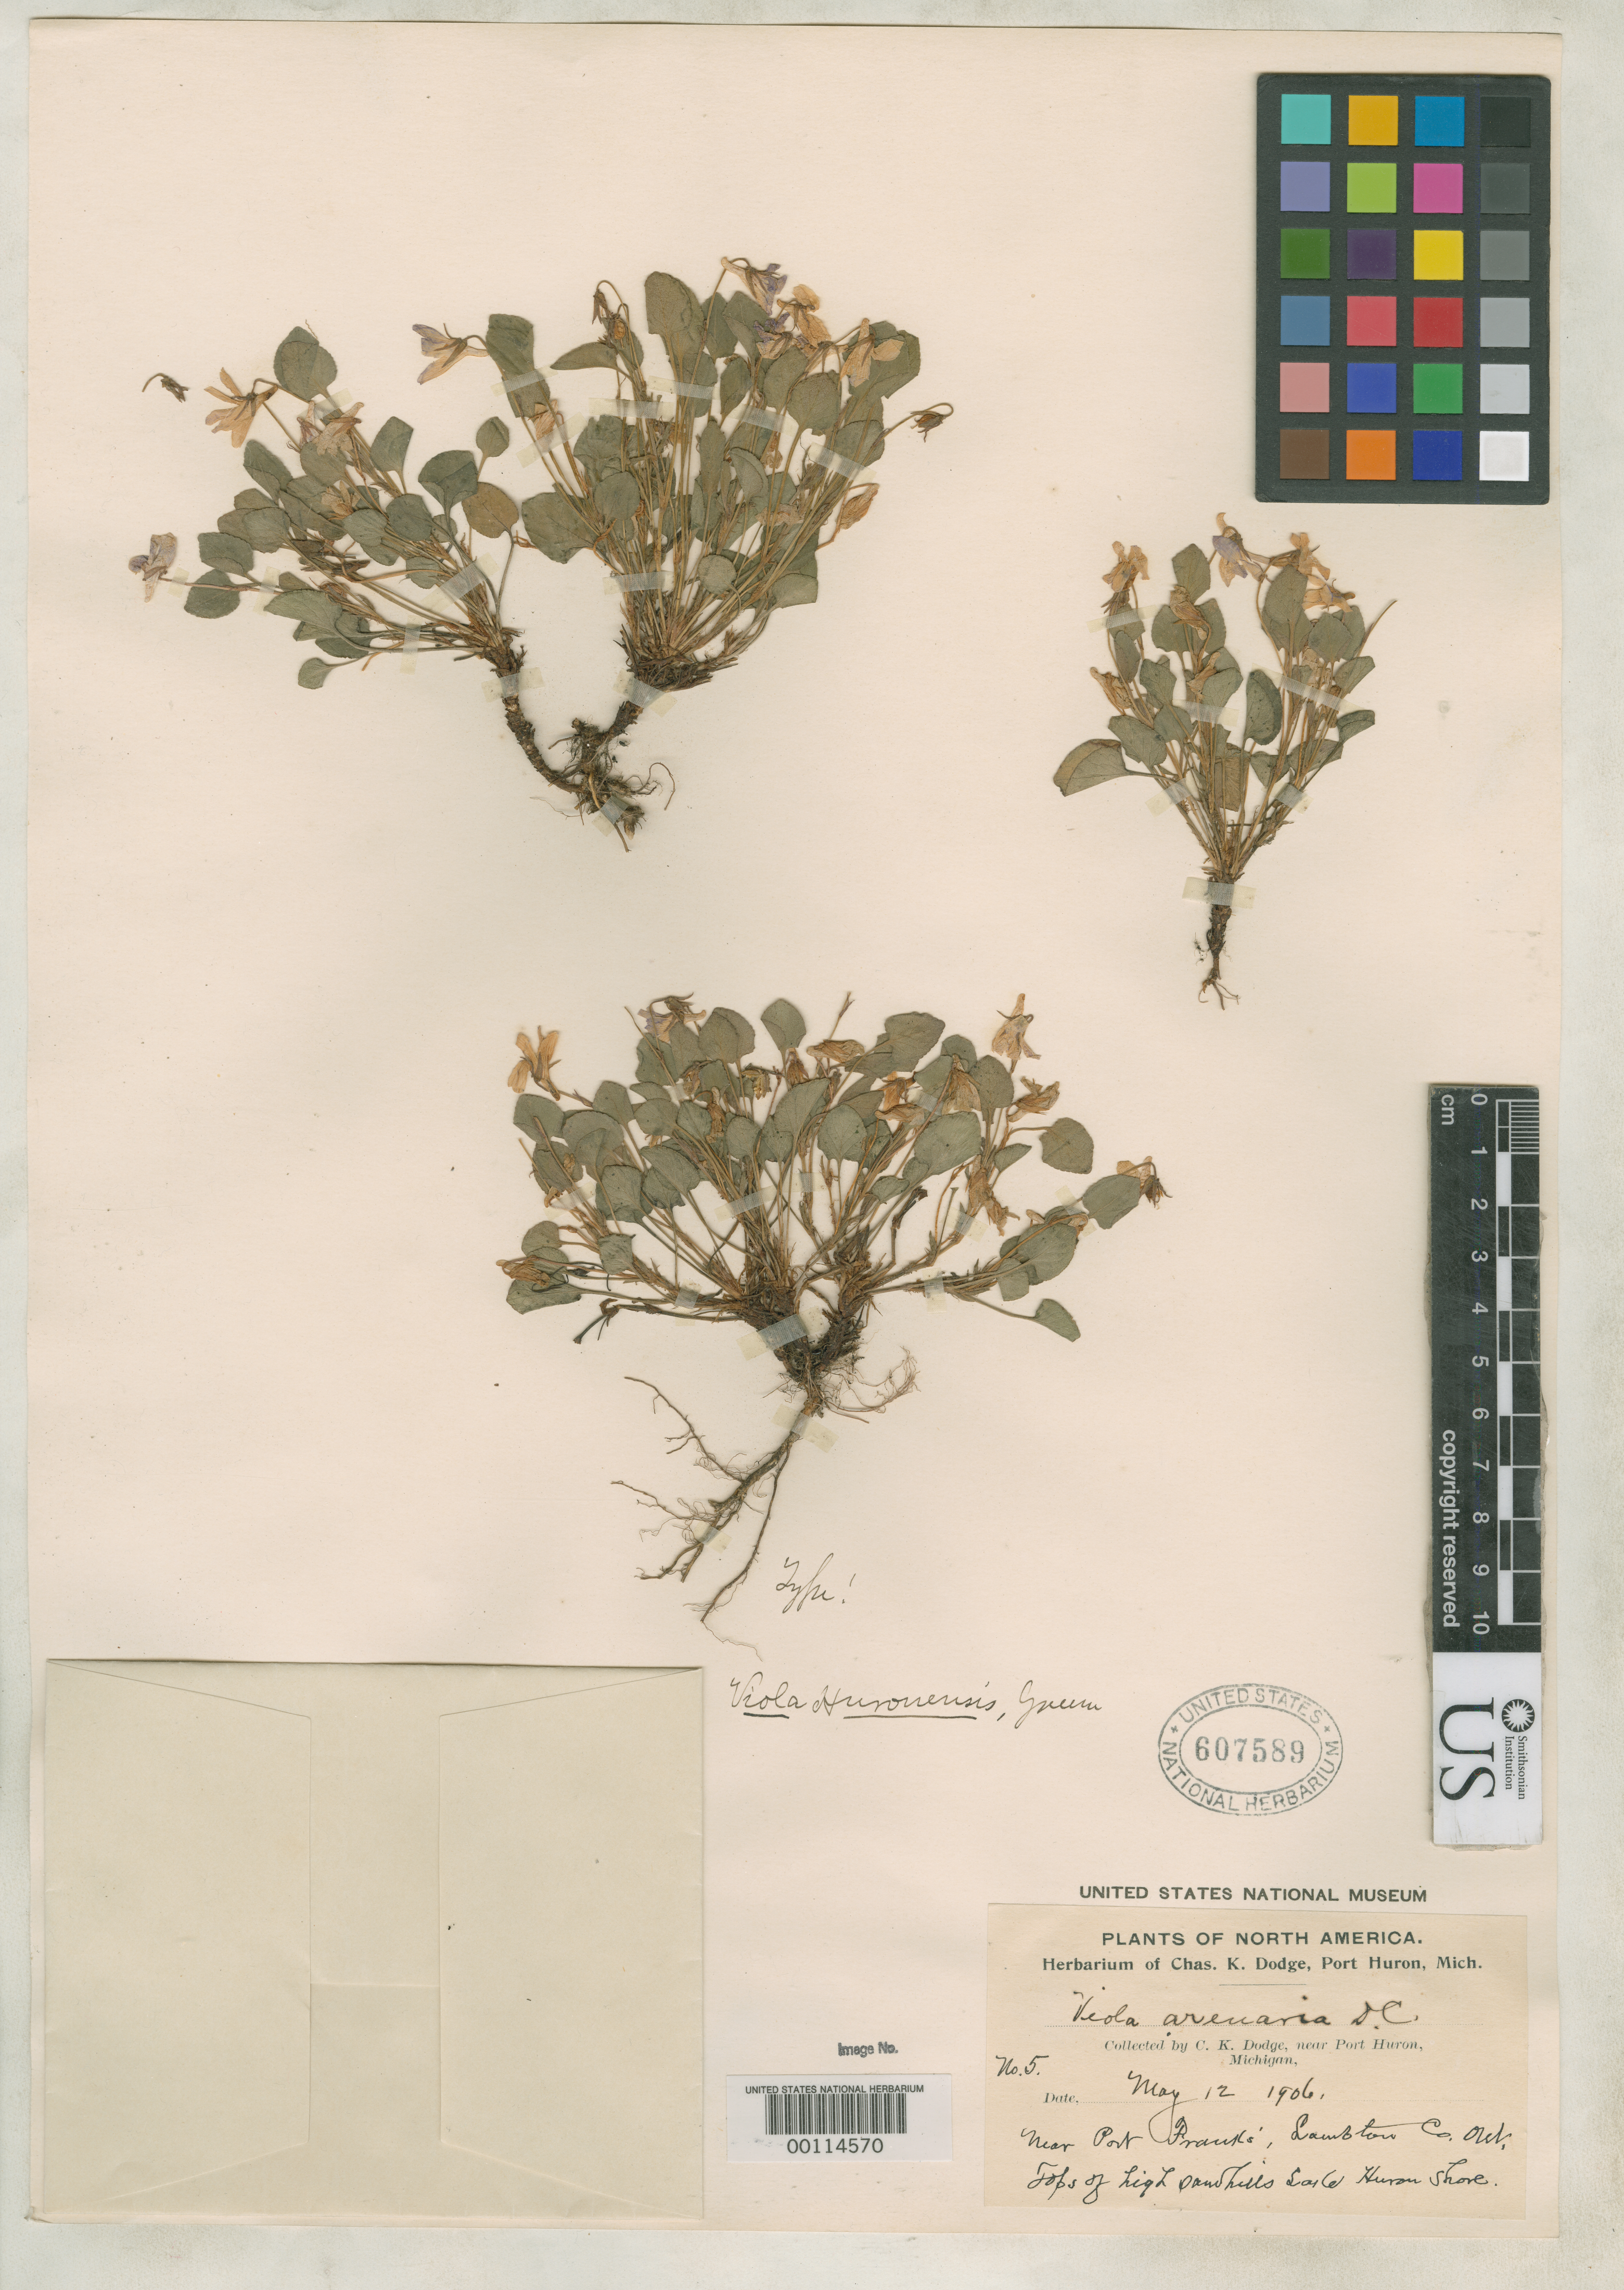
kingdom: Plantae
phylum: Tracheophyta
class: Magnoliopsida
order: Malpighiales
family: Violaceae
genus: Viola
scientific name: Viola huronensis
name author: Greene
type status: Isotype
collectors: C. K. Dodge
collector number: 5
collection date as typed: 12 May 1906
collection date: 1906-05-12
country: Canada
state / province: Ontario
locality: Port Frank, Lake Huron.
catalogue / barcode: US 607589